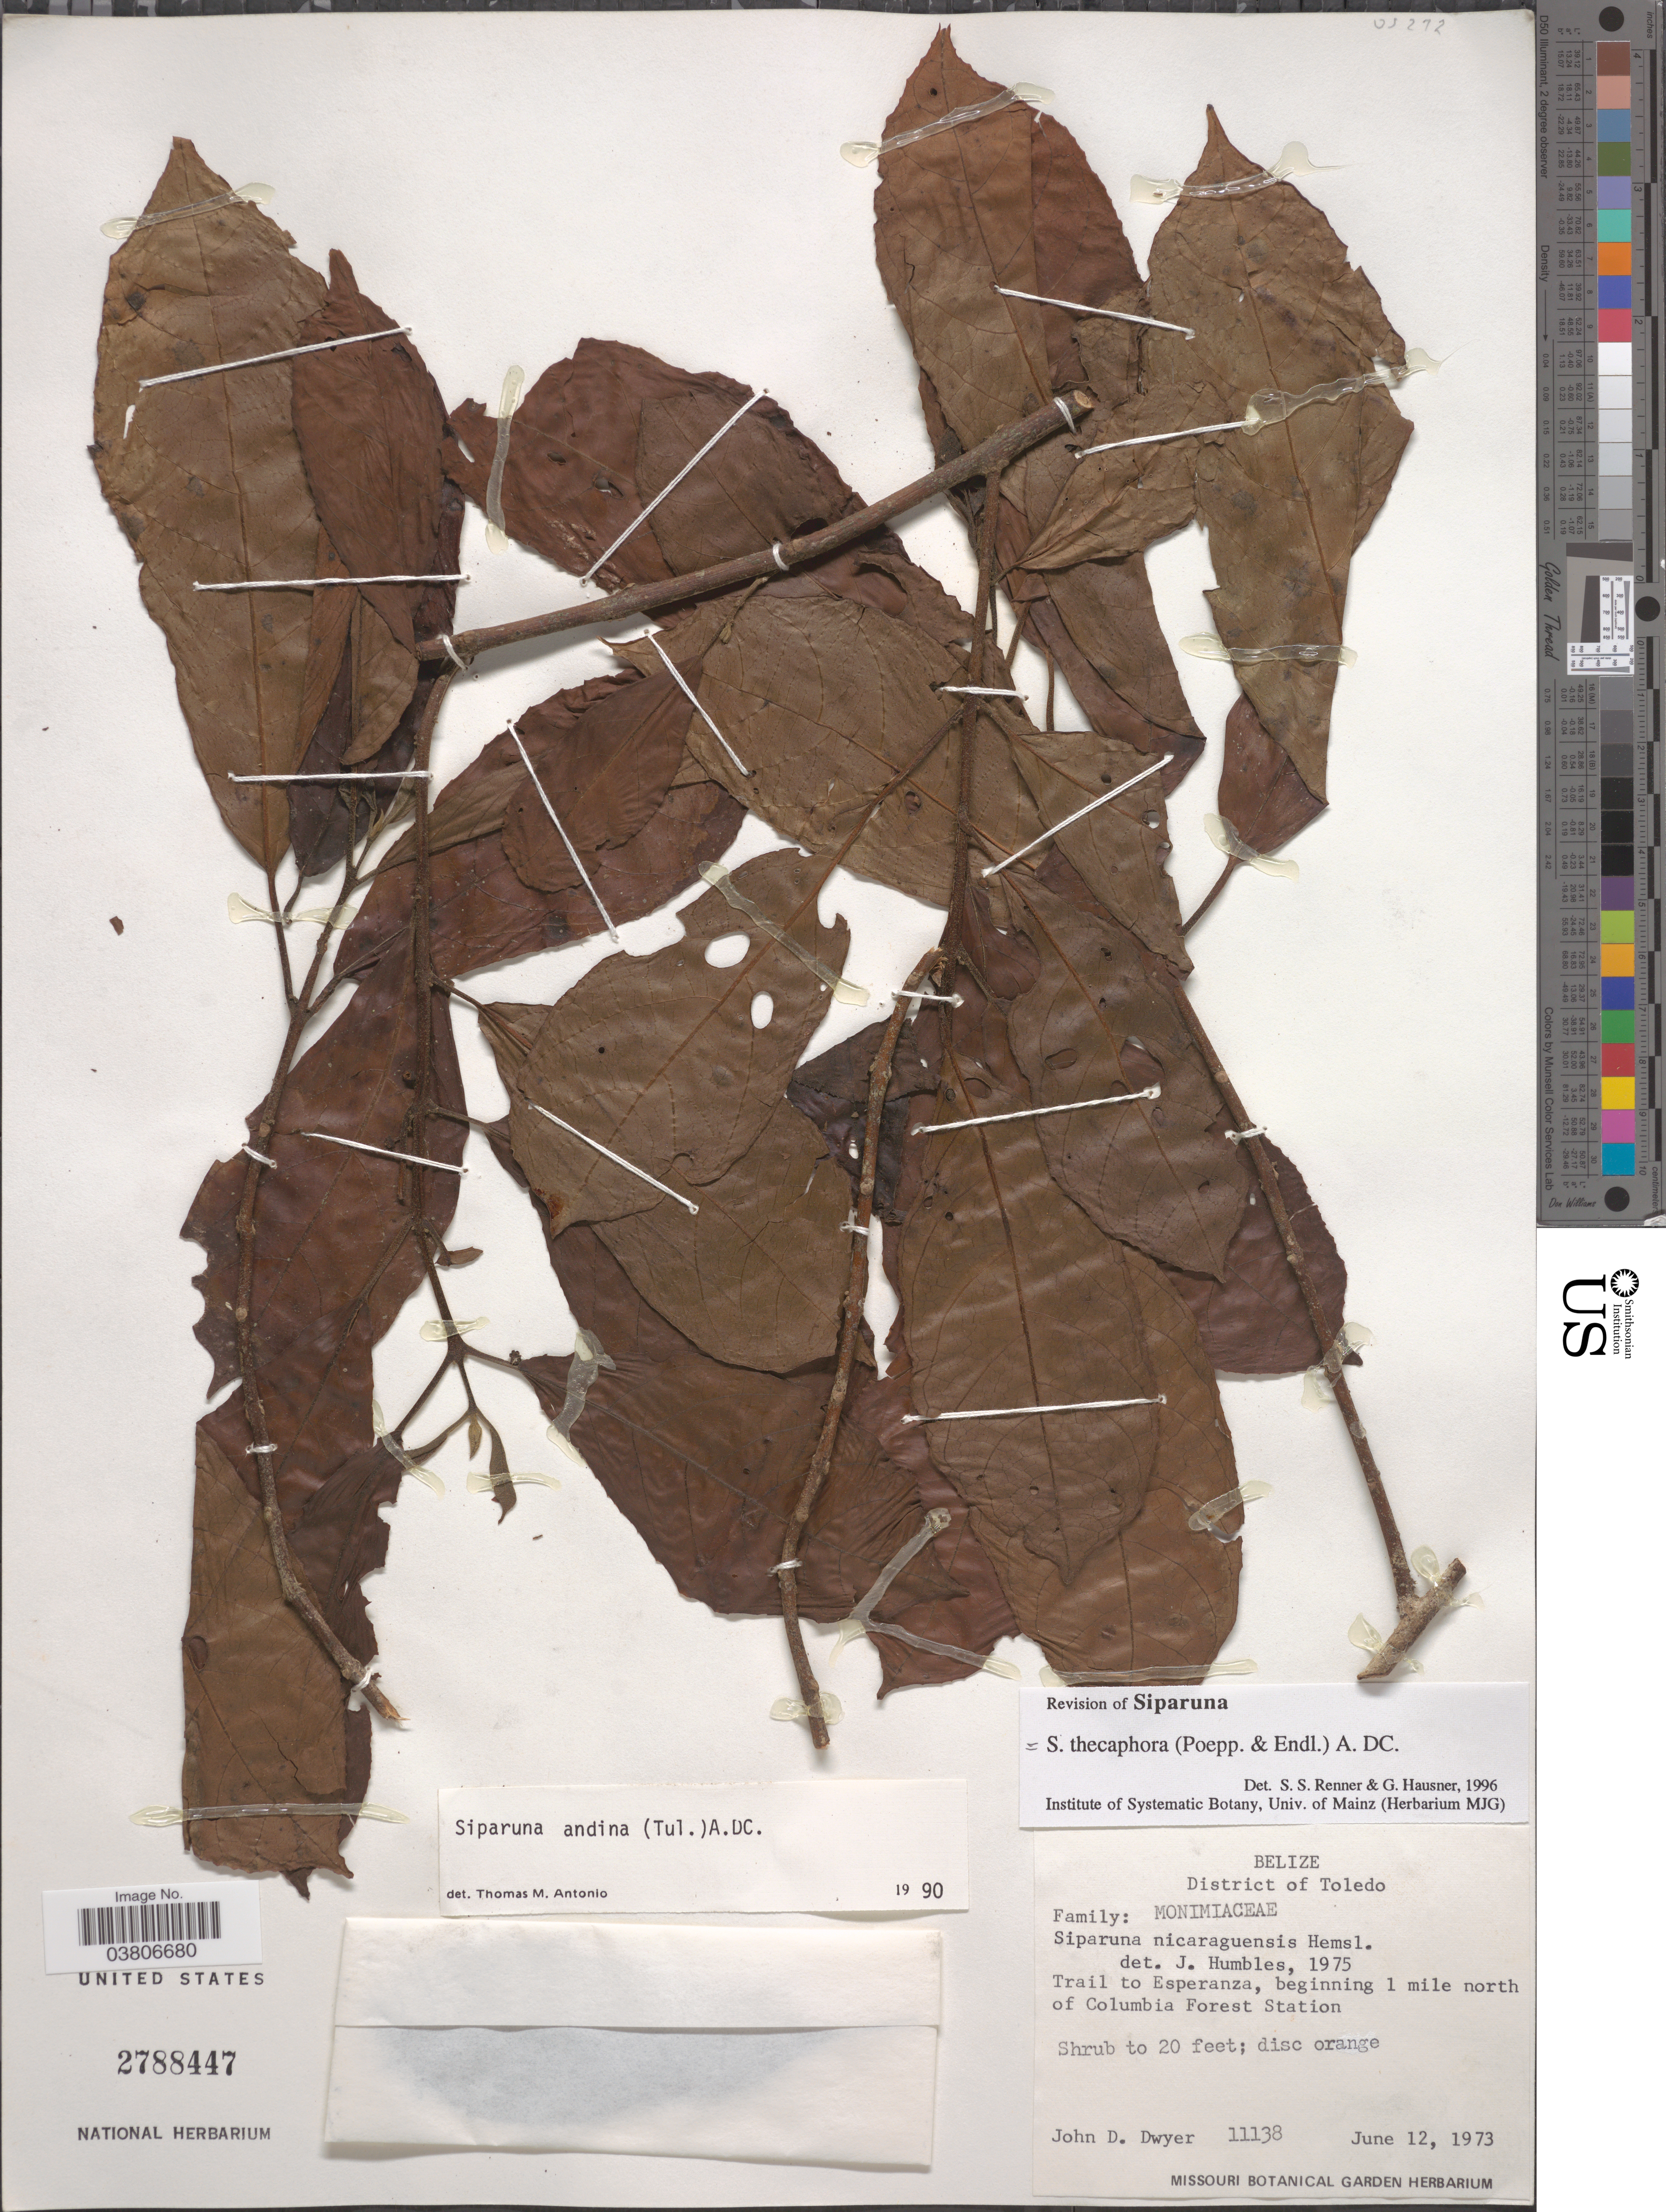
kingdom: Plantae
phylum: Tracheophyta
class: Magnoliopsida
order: Laurales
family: Siparunaceae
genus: Siparuna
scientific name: Siparuna thecaphora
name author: (Poepp. & Endl.) A. DC.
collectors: J. D. Dwyer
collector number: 11138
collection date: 1973-06-12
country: Belize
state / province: Toledo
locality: District of Toledo. Trail to Esperanza, beginning 1 mile north of Columbia Forest Station.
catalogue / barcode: US 2788447